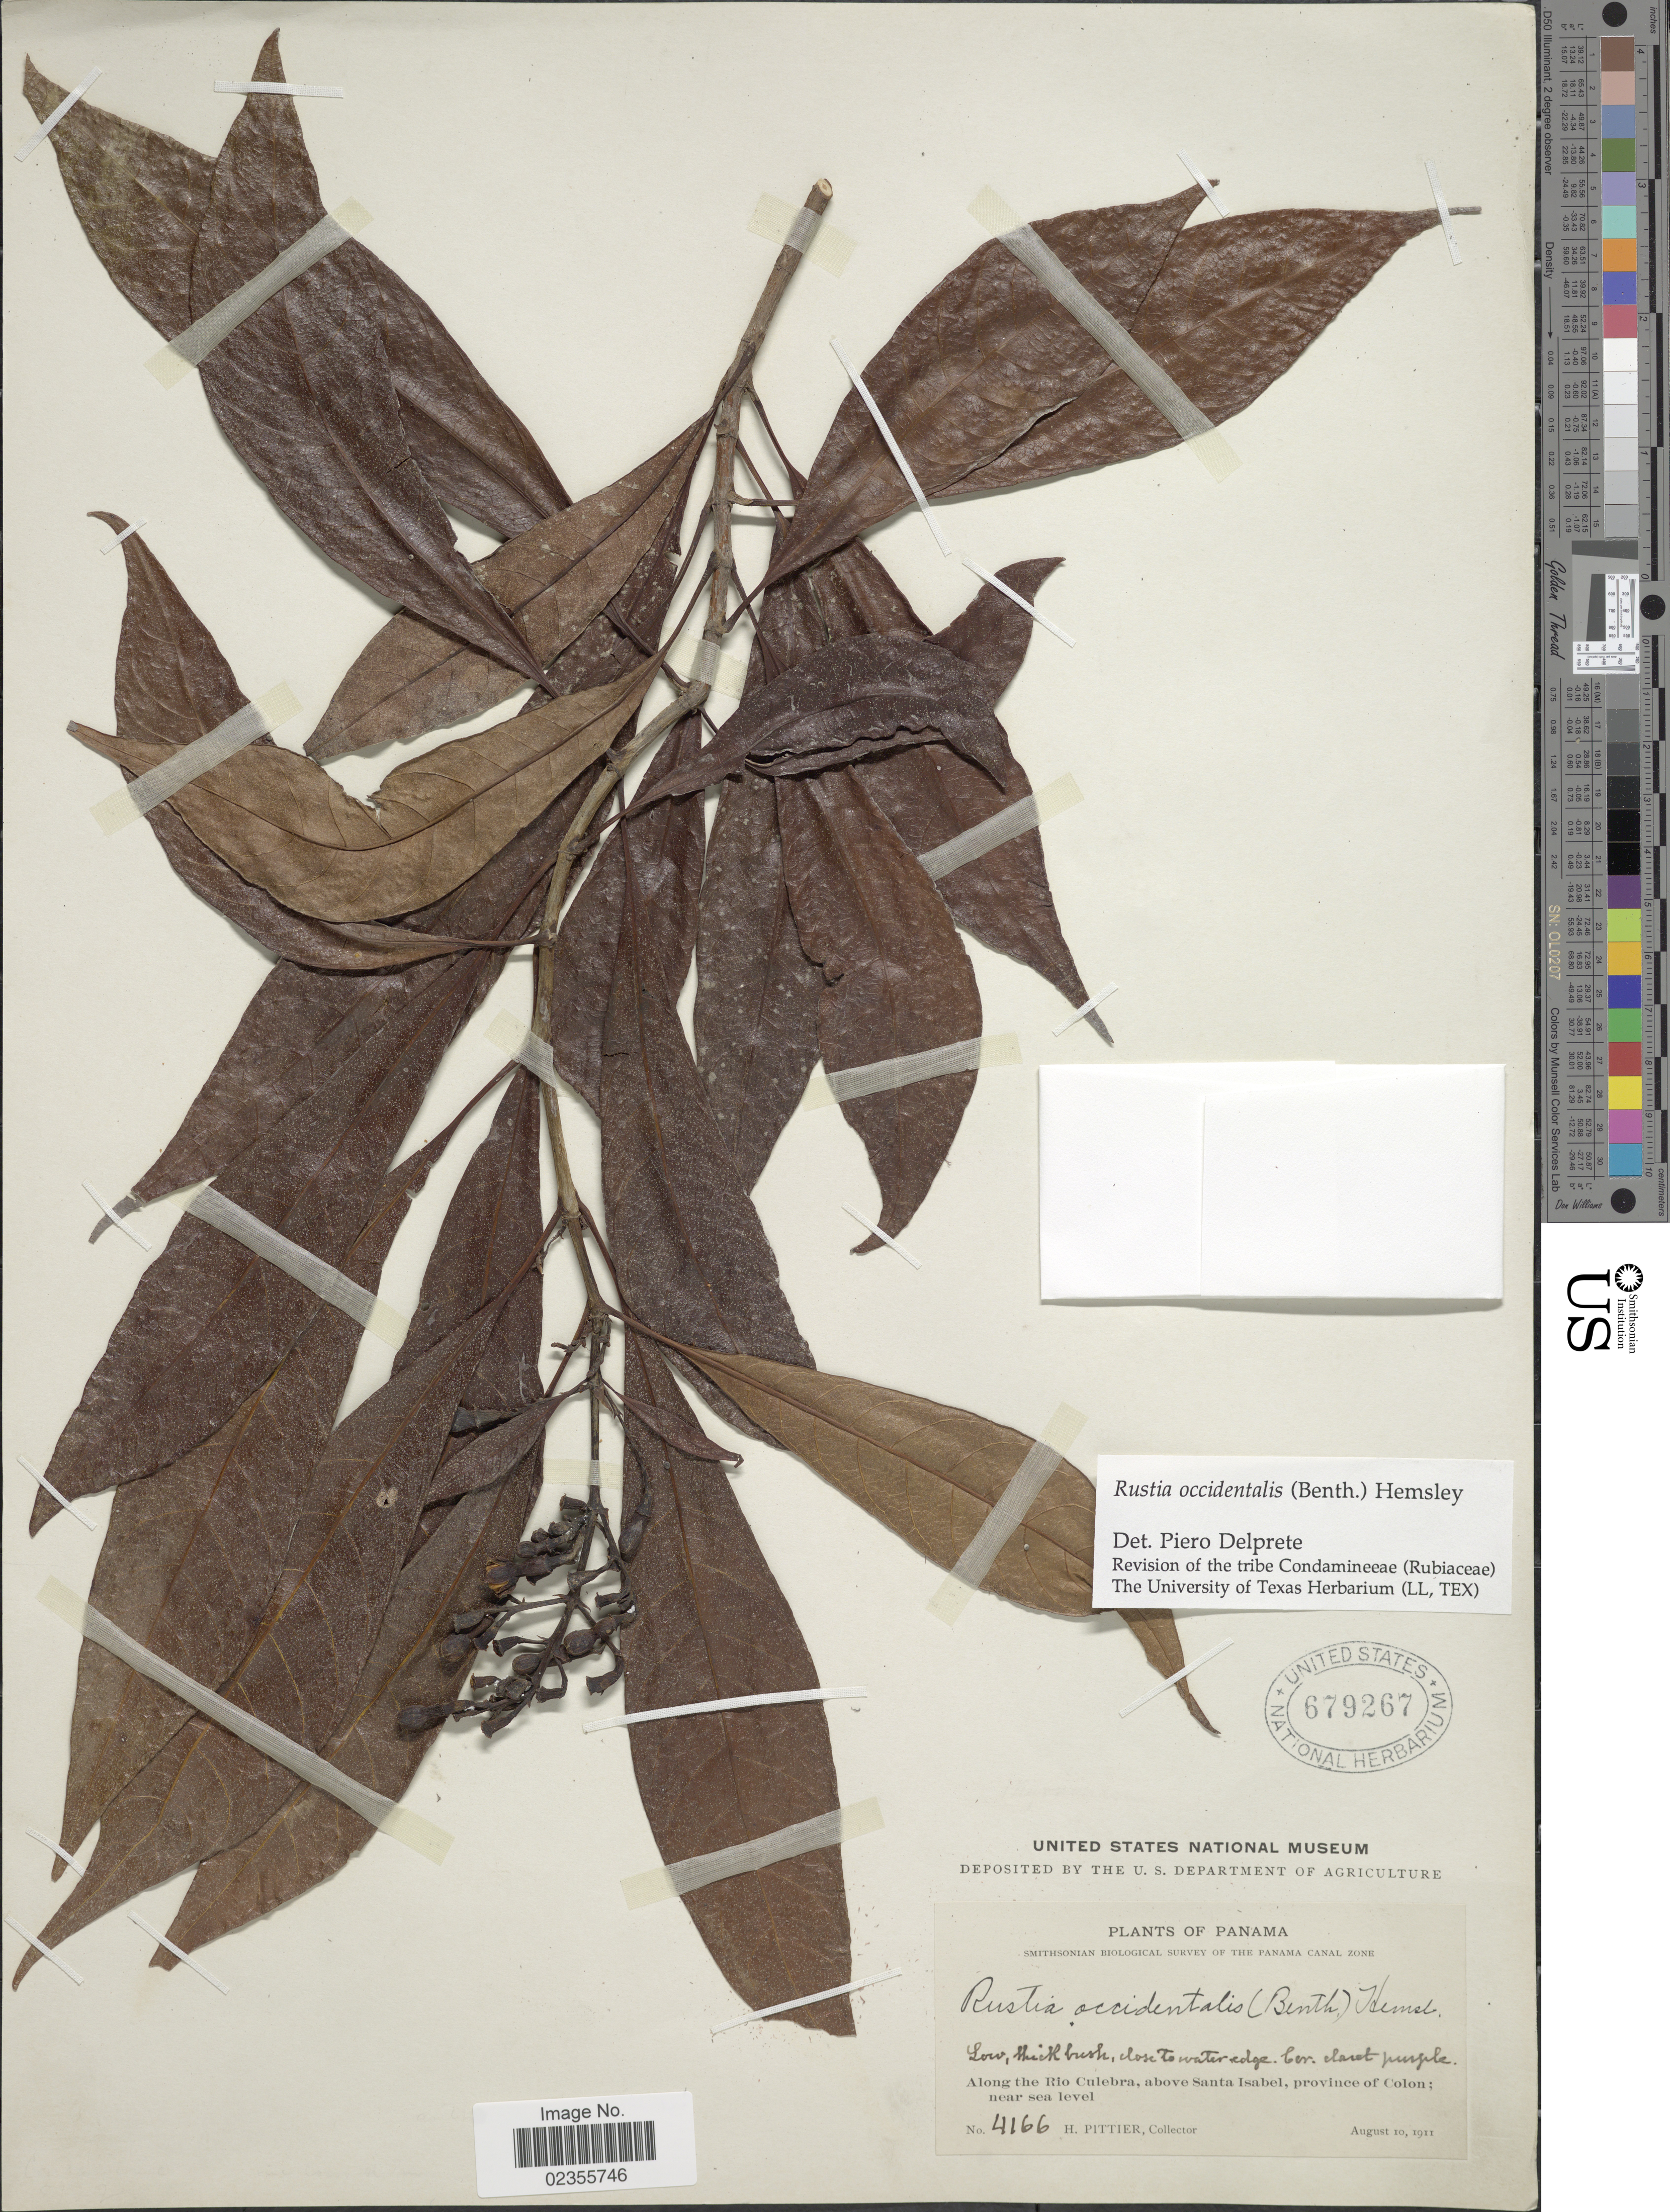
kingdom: Plantae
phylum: Tracheophyta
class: Magnoliopsida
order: Gentianales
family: Rubiaceae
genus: Rustia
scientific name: Rustia occidentalis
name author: (Benth.) Hemsl.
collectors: H. F. Pittier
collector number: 4166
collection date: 1911-08-10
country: Panama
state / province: Colón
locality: Close to water edge, along the Rio Culebra, above Santa Isabel, Canal Zone.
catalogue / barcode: US 679267